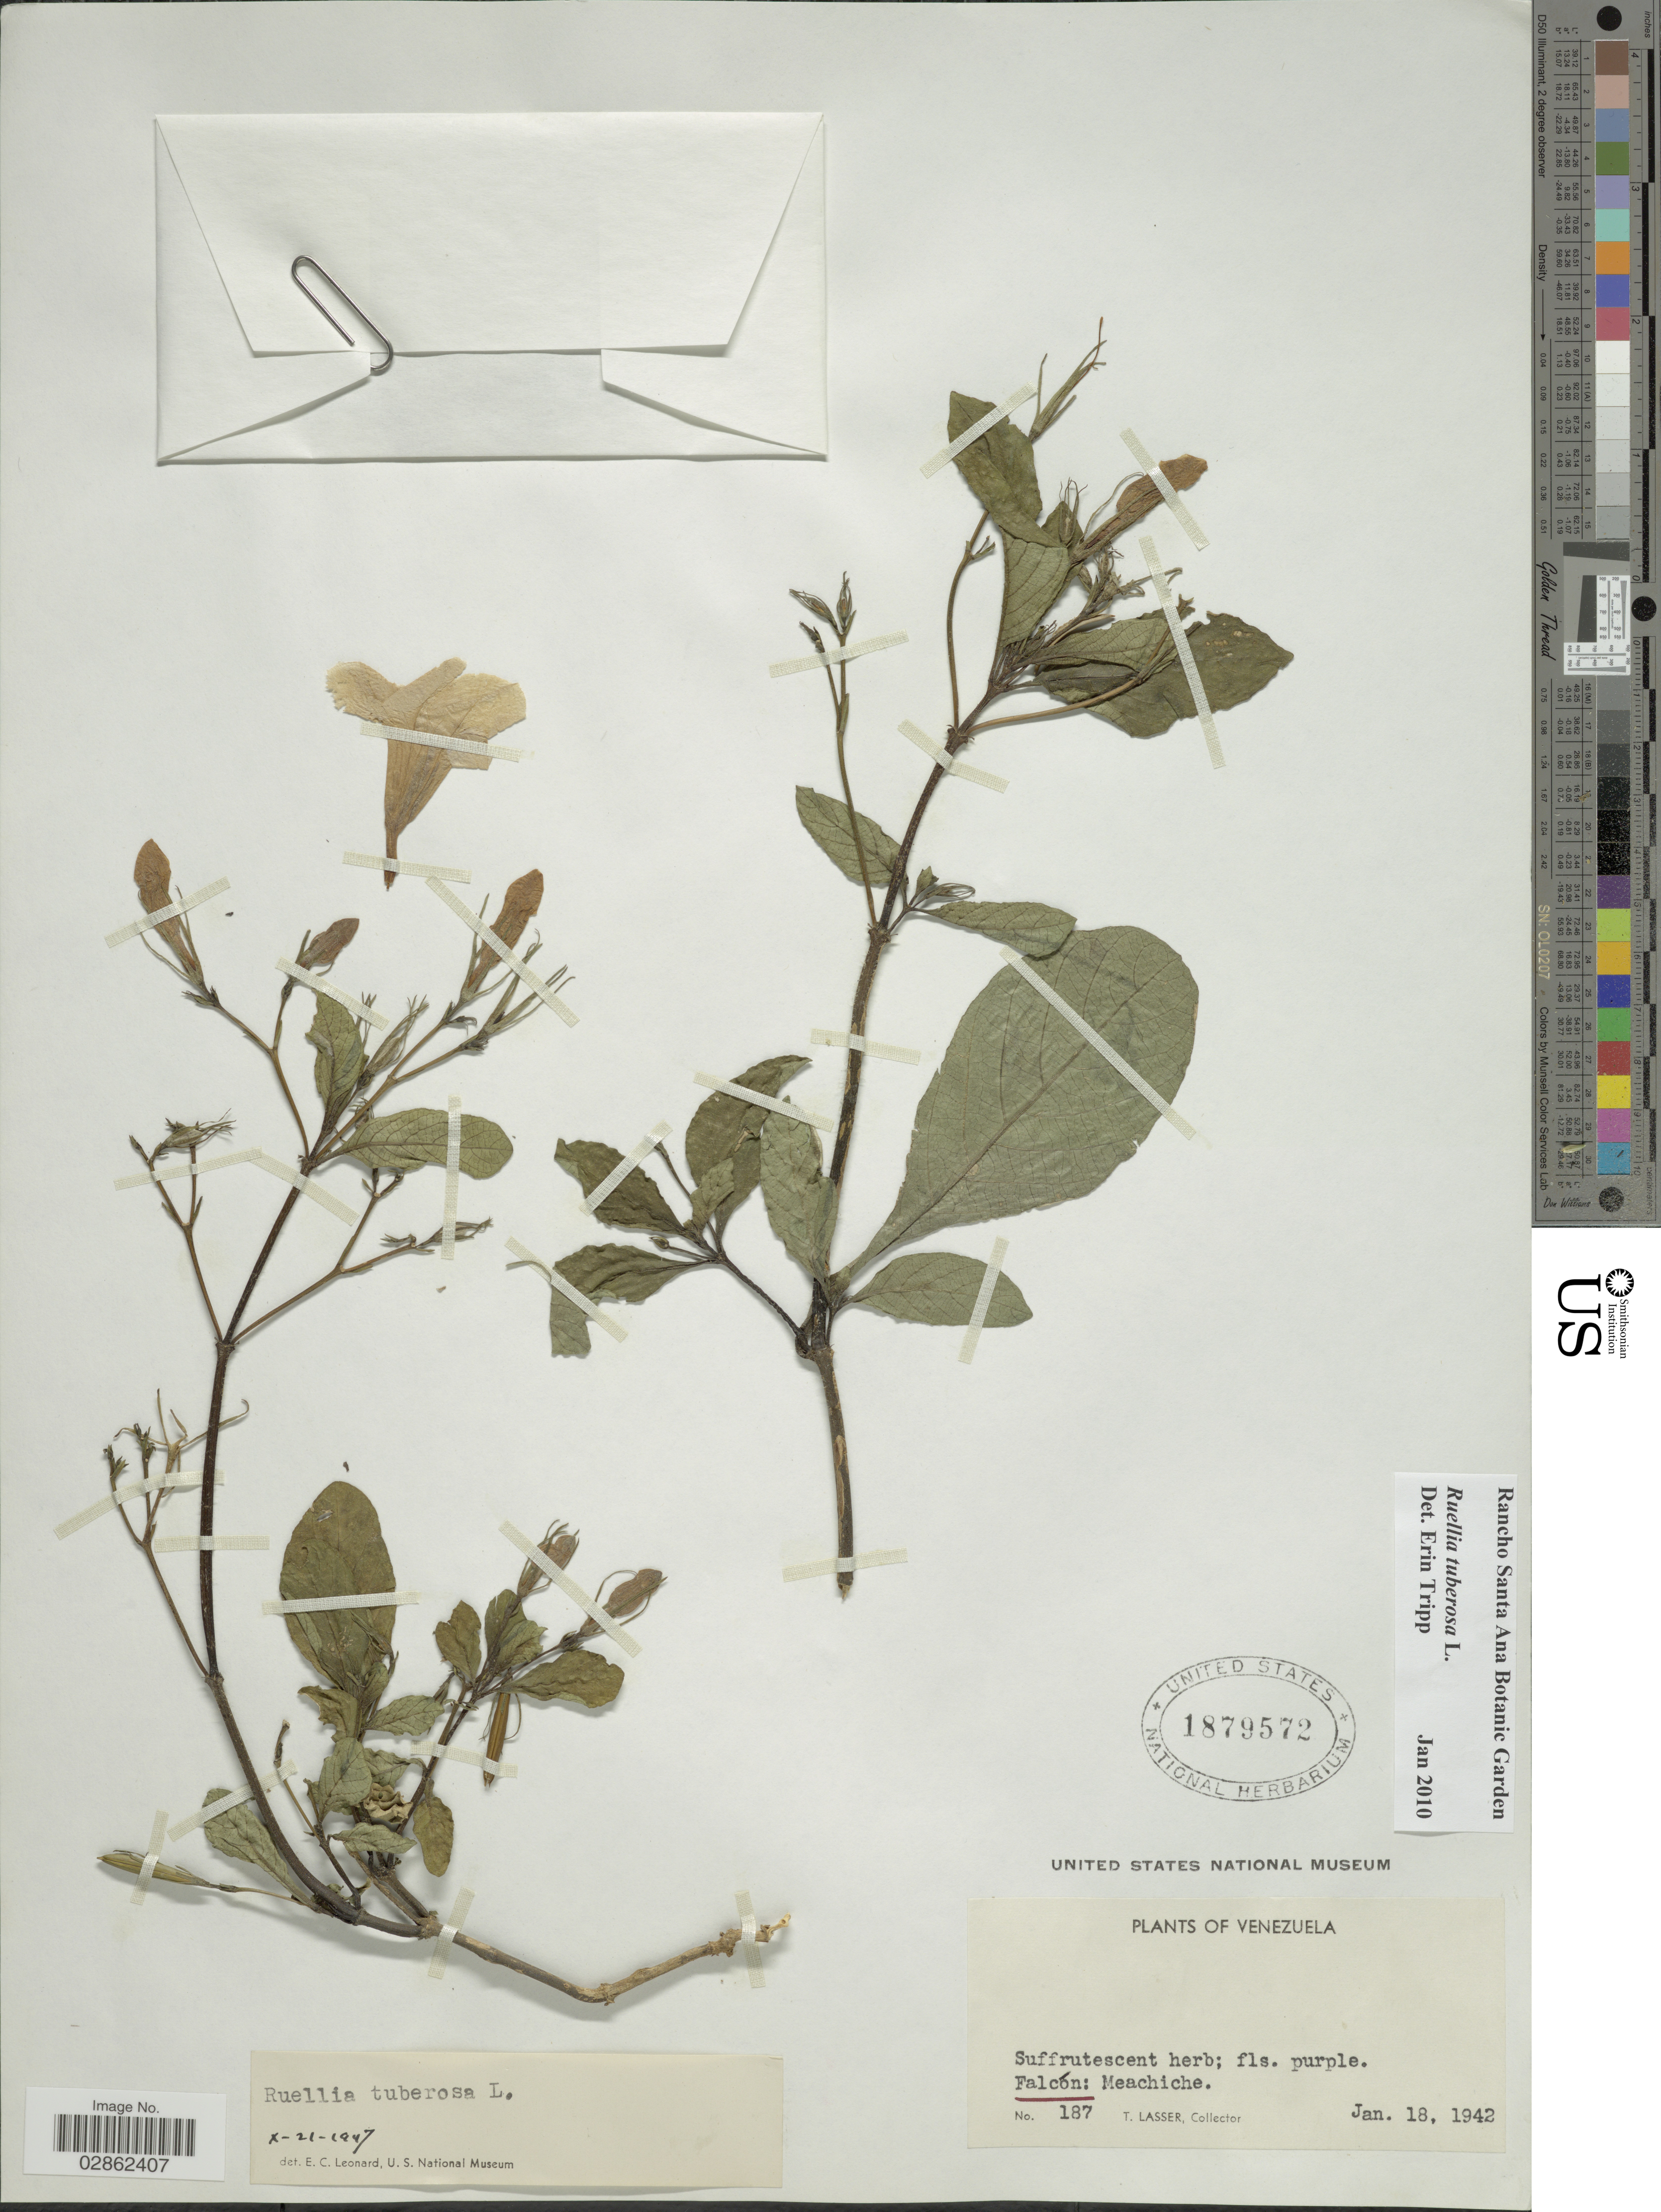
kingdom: Plantae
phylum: Tracheophyta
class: Magnoliopsida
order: Lamiales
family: Acanthaceae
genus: Ruellia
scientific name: Ruellia tuberosa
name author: L.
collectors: T. Lasser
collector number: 187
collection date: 1942-01-18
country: Venezuela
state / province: Falcón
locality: Meachiche.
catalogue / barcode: US 1879572